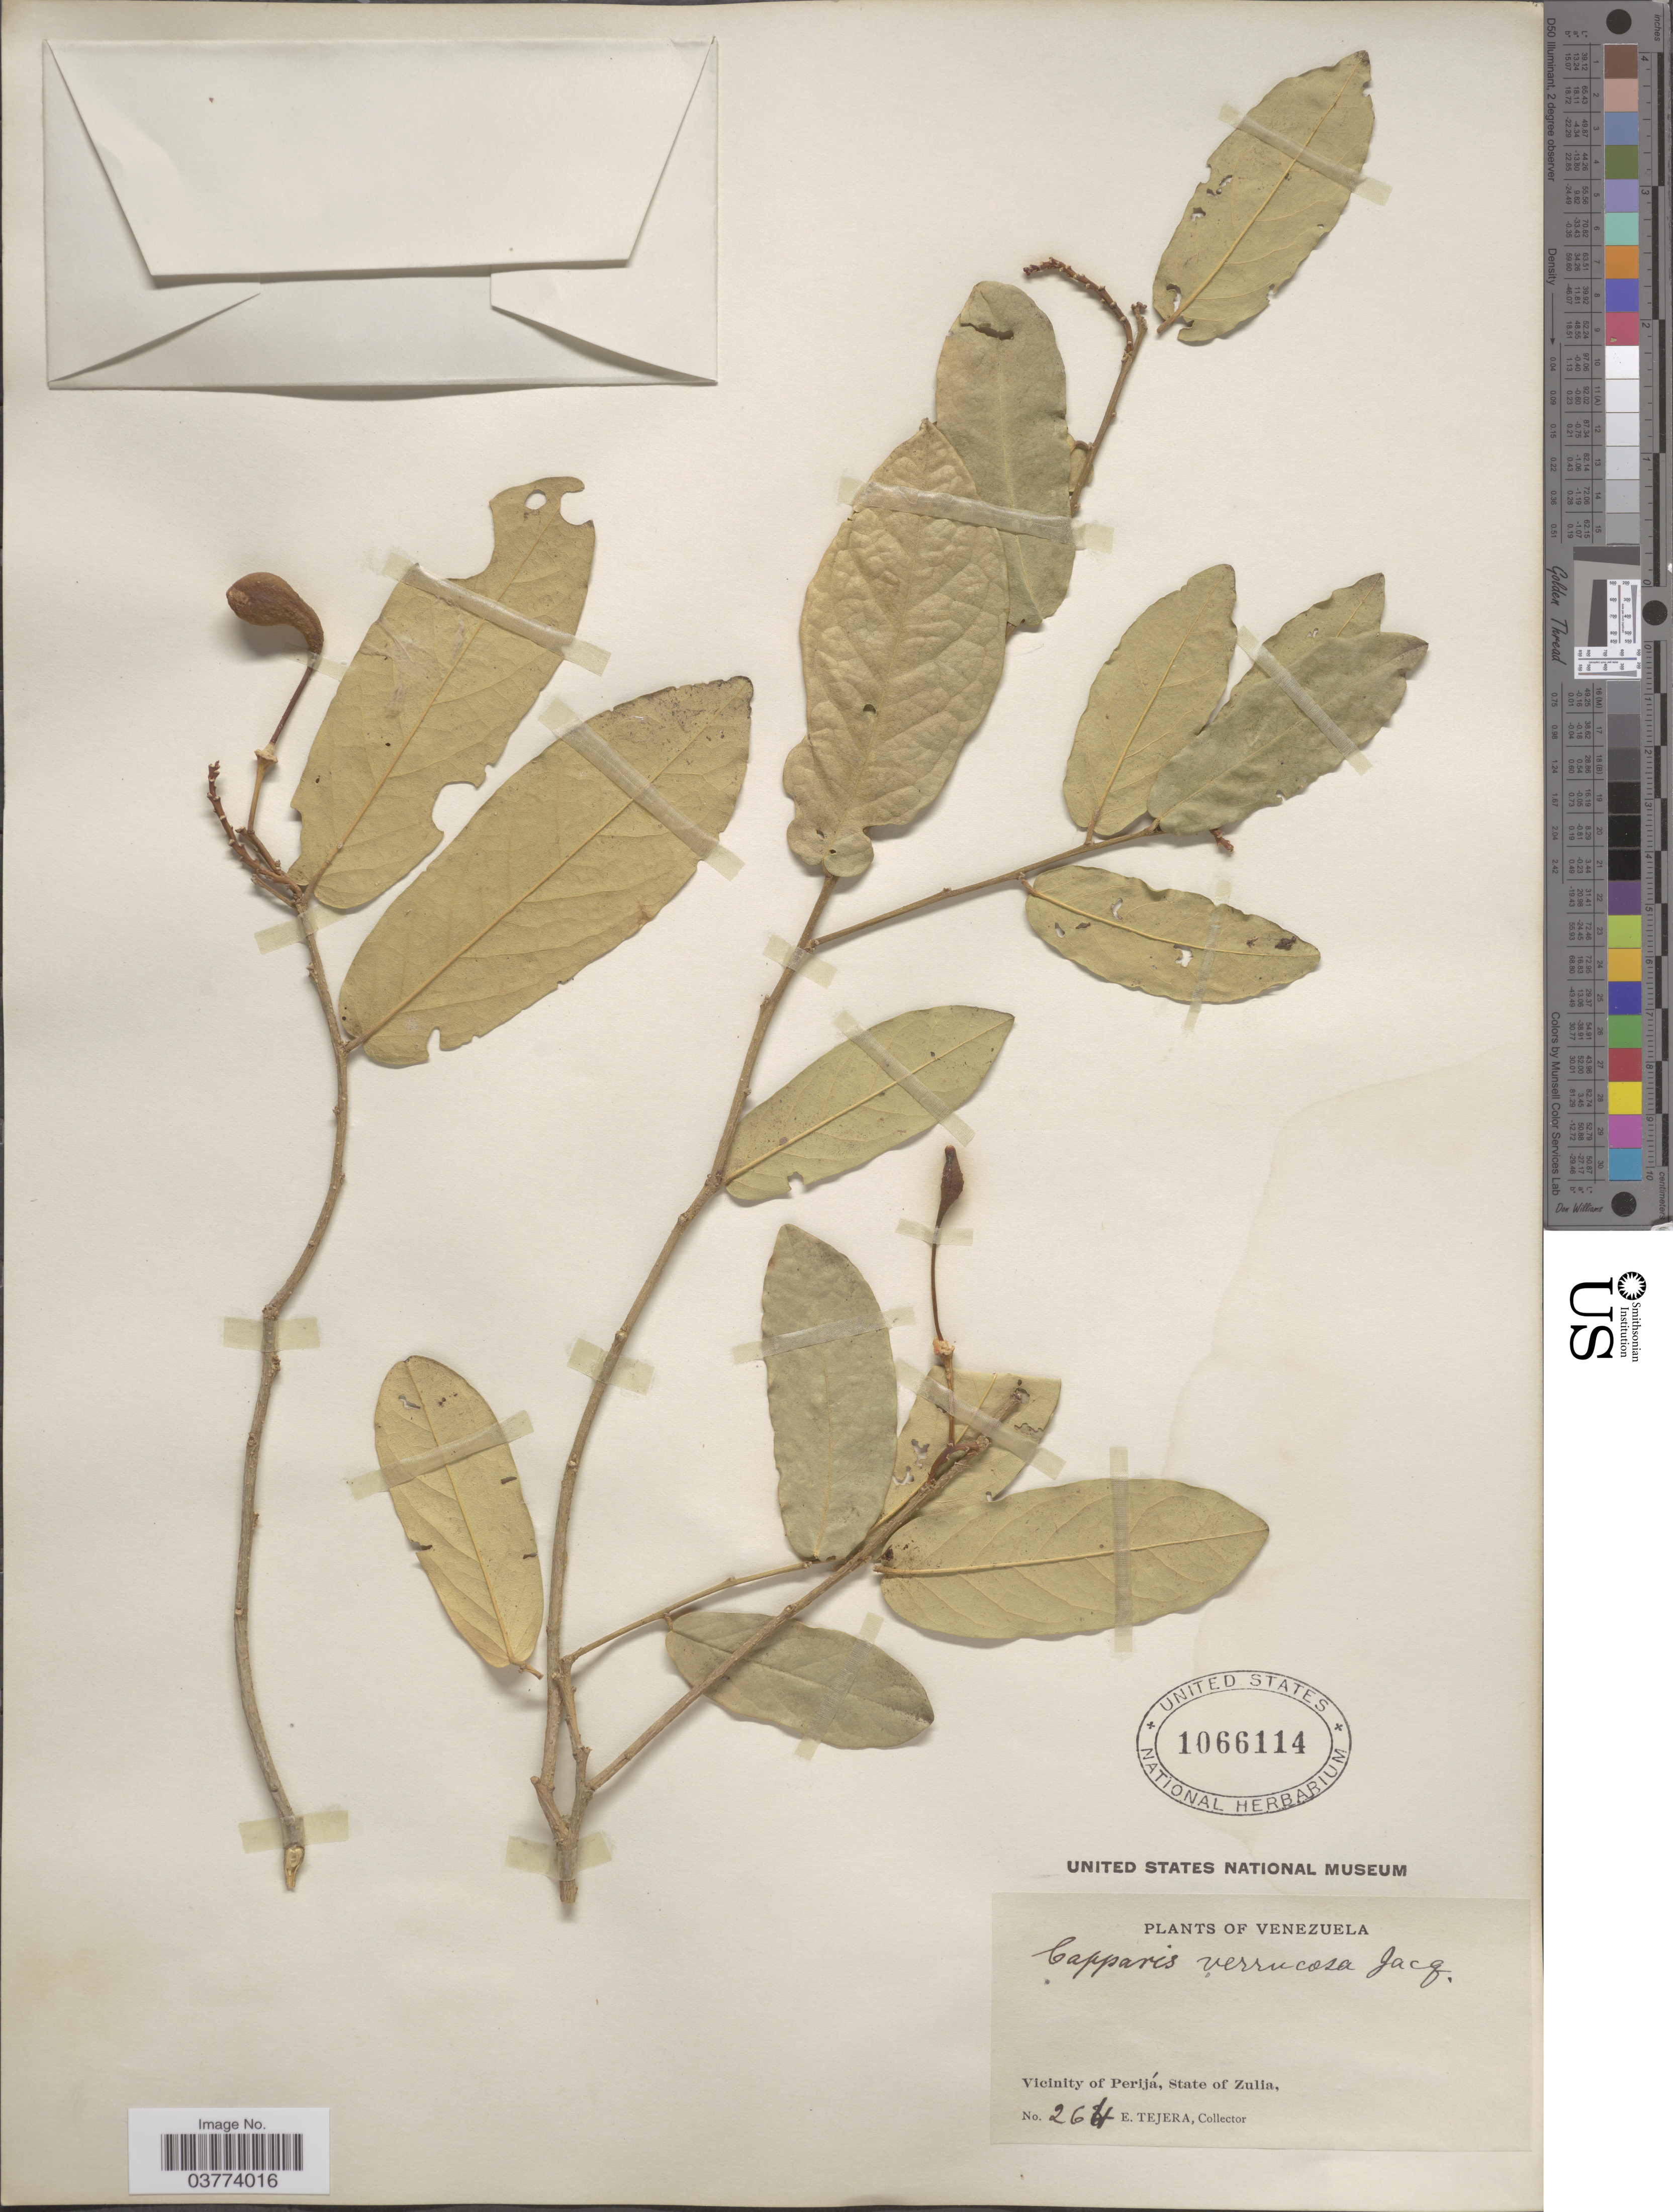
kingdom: Plantae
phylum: Tracheophyta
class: Magnoliopsida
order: Brassicales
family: Capparaceae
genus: Cynophalla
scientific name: Cynophalla verrucosa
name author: (Jacq.) J. Presl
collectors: E. Tejera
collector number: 264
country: Venezuela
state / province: Zulia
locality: Vicinity of Perijá.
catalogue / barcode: US 1066114